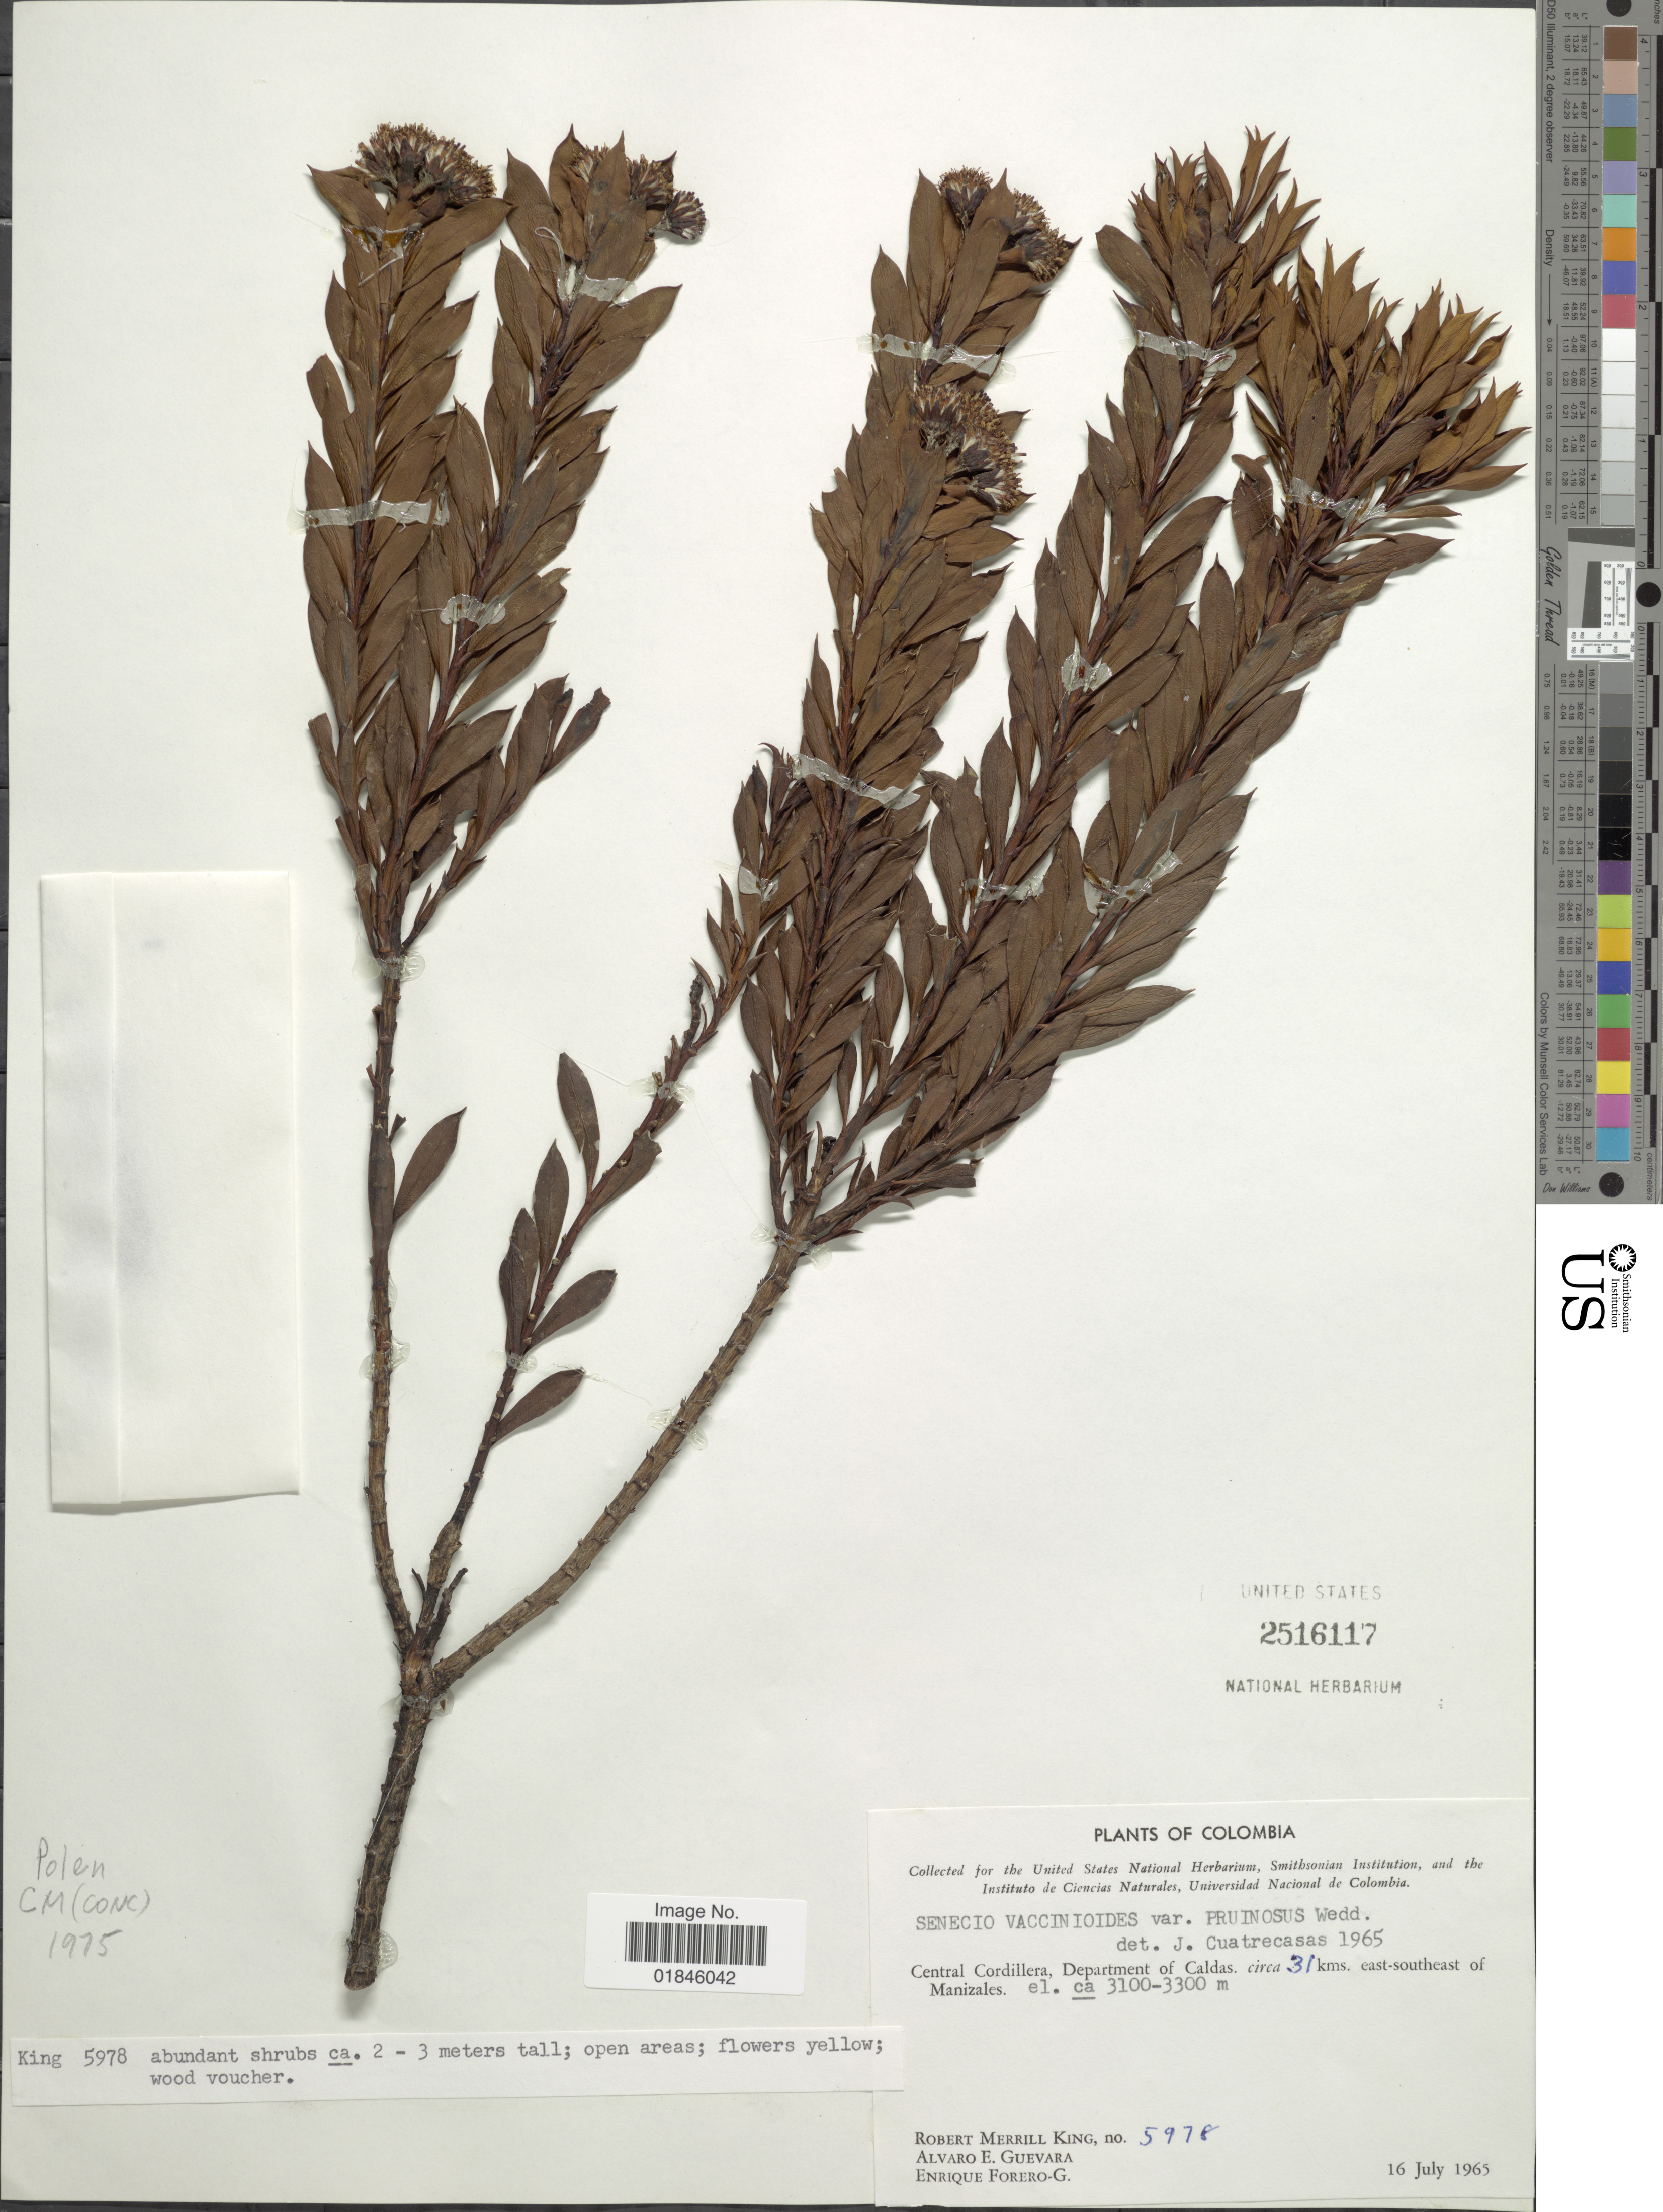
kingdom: Plantae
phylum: Tracheophyta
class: Magnoliopsida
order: Asterales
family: Asteraceae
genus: Pentacalia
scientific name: Pentacalia vaccinioides var. pruinosus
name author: Wedd.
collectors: R. M. King, A. E. Guevara & E. Forero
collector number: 5978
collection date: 1965-07-16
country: Colombia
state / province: Caldas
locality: Central Cordillera, Department of Caldas, circa 31 kms. east-southeast of Manizales.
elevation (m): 3100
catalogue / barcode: US 2516117